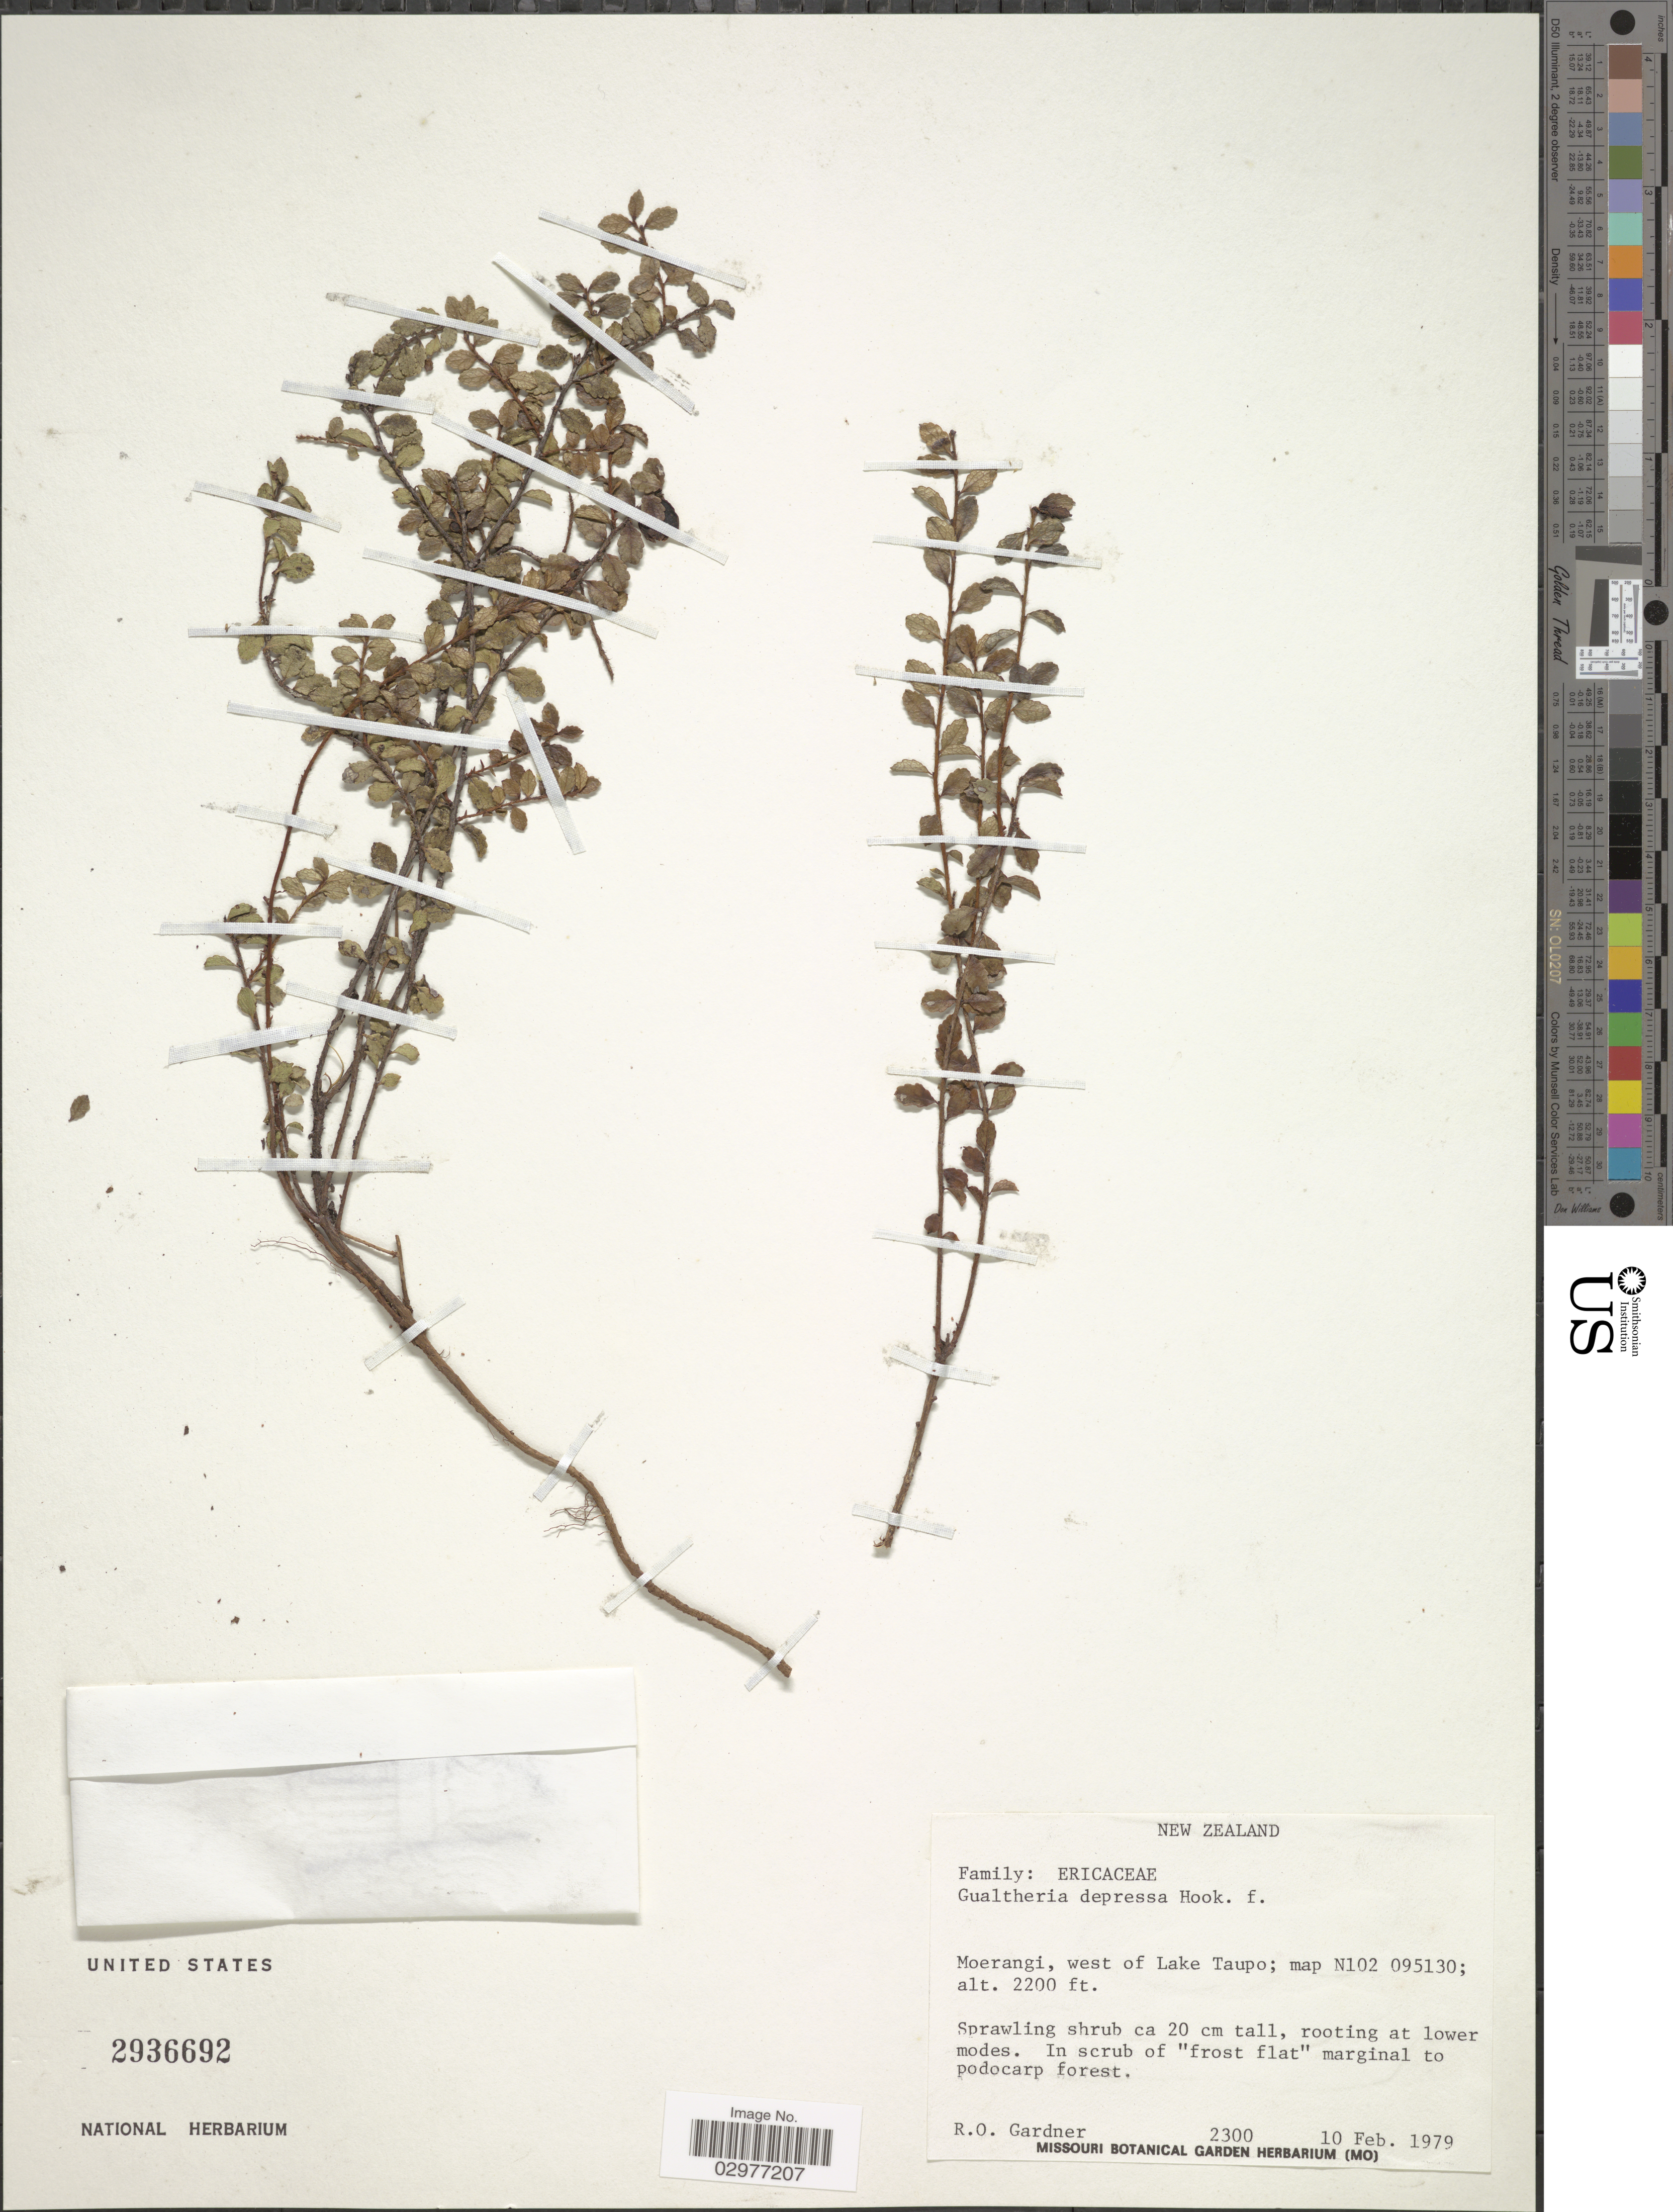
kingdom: Plantae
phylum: Tracheophyta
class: Magnoliopsida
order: Ericales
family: Ericaceae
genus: Gaultheria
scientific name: Gaultheria depressa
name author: Hook. f.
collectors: R. O. Gardner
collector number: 2300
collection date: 1979-02-10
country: New Zealand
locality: Moerangi, west of Lake Taupo; map N102 095130.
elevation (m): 671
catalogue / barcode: US 2936692